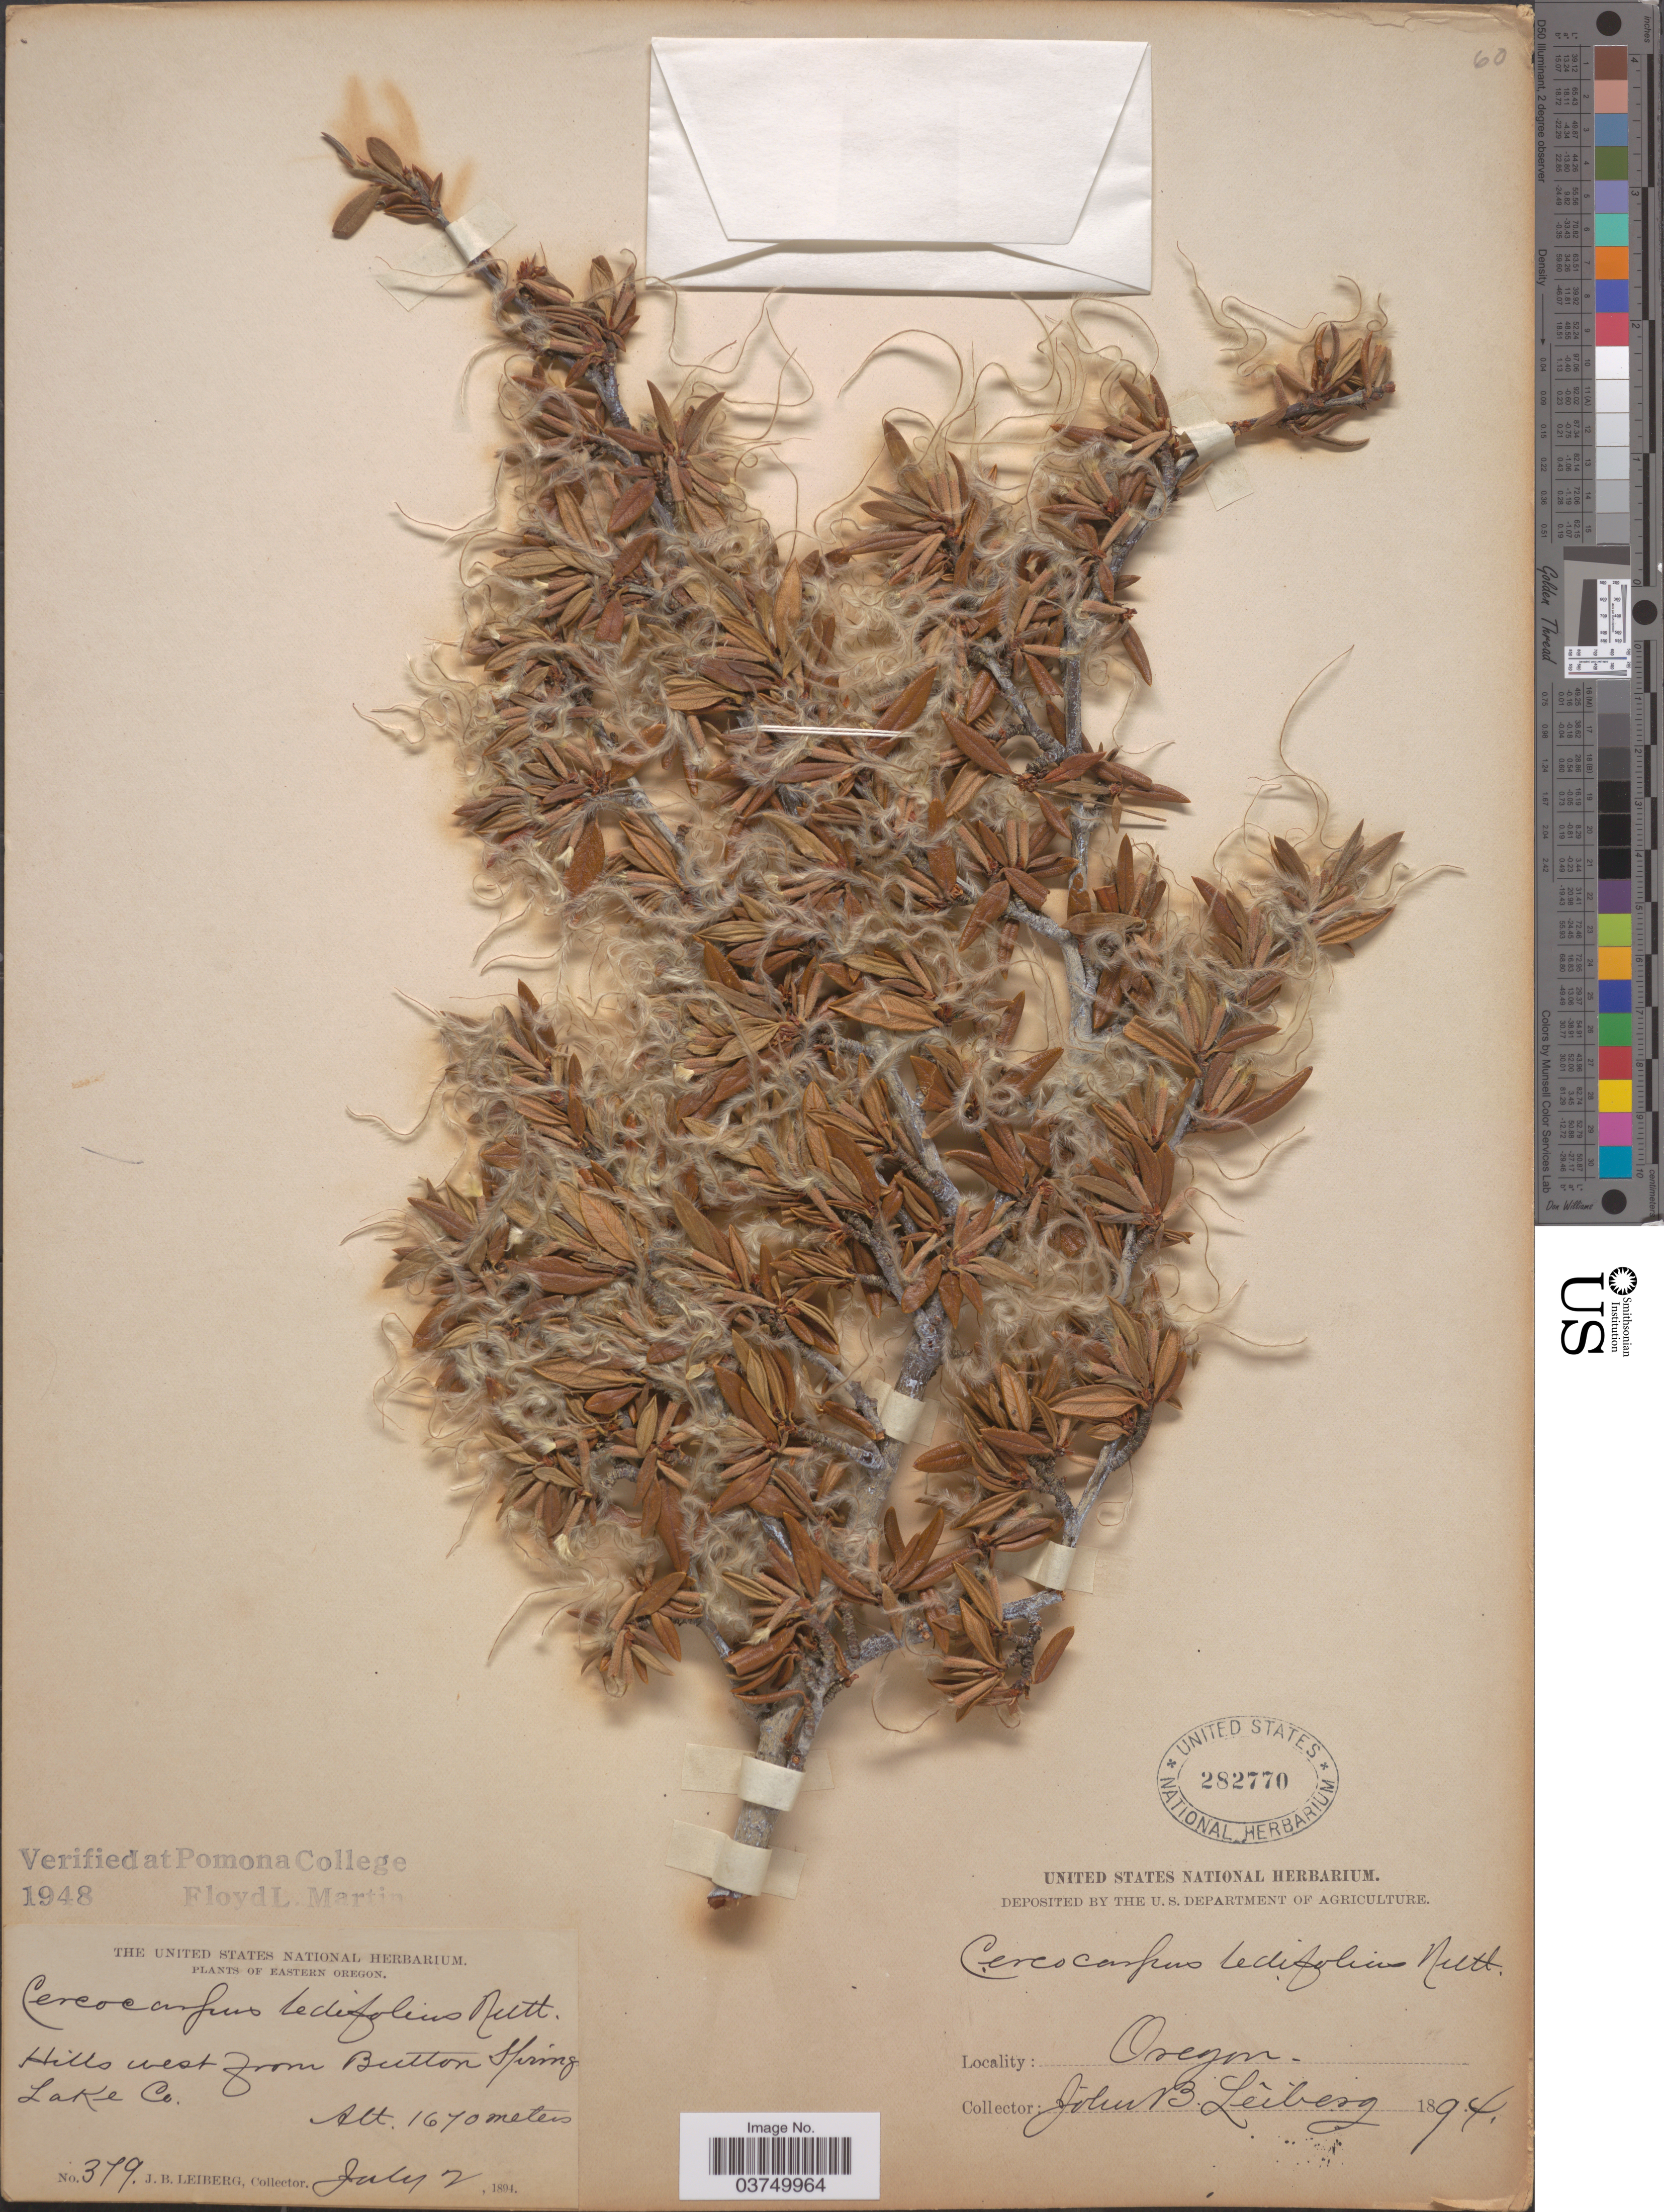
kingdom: Plantae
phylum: Tracheophyta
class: Magnoliopsida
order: Rosales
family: Rosaceae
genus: Cercocarpus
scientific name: Cercocarpus ledifolius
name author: Nutt.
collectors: J. B. Leiberg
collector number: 379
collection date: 1894-07-02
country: United States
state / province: Oregon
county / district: Lake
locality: Eastern Oregon. Hills west from Button Spring Lake Co.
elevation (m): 1670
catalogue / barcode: US 282770